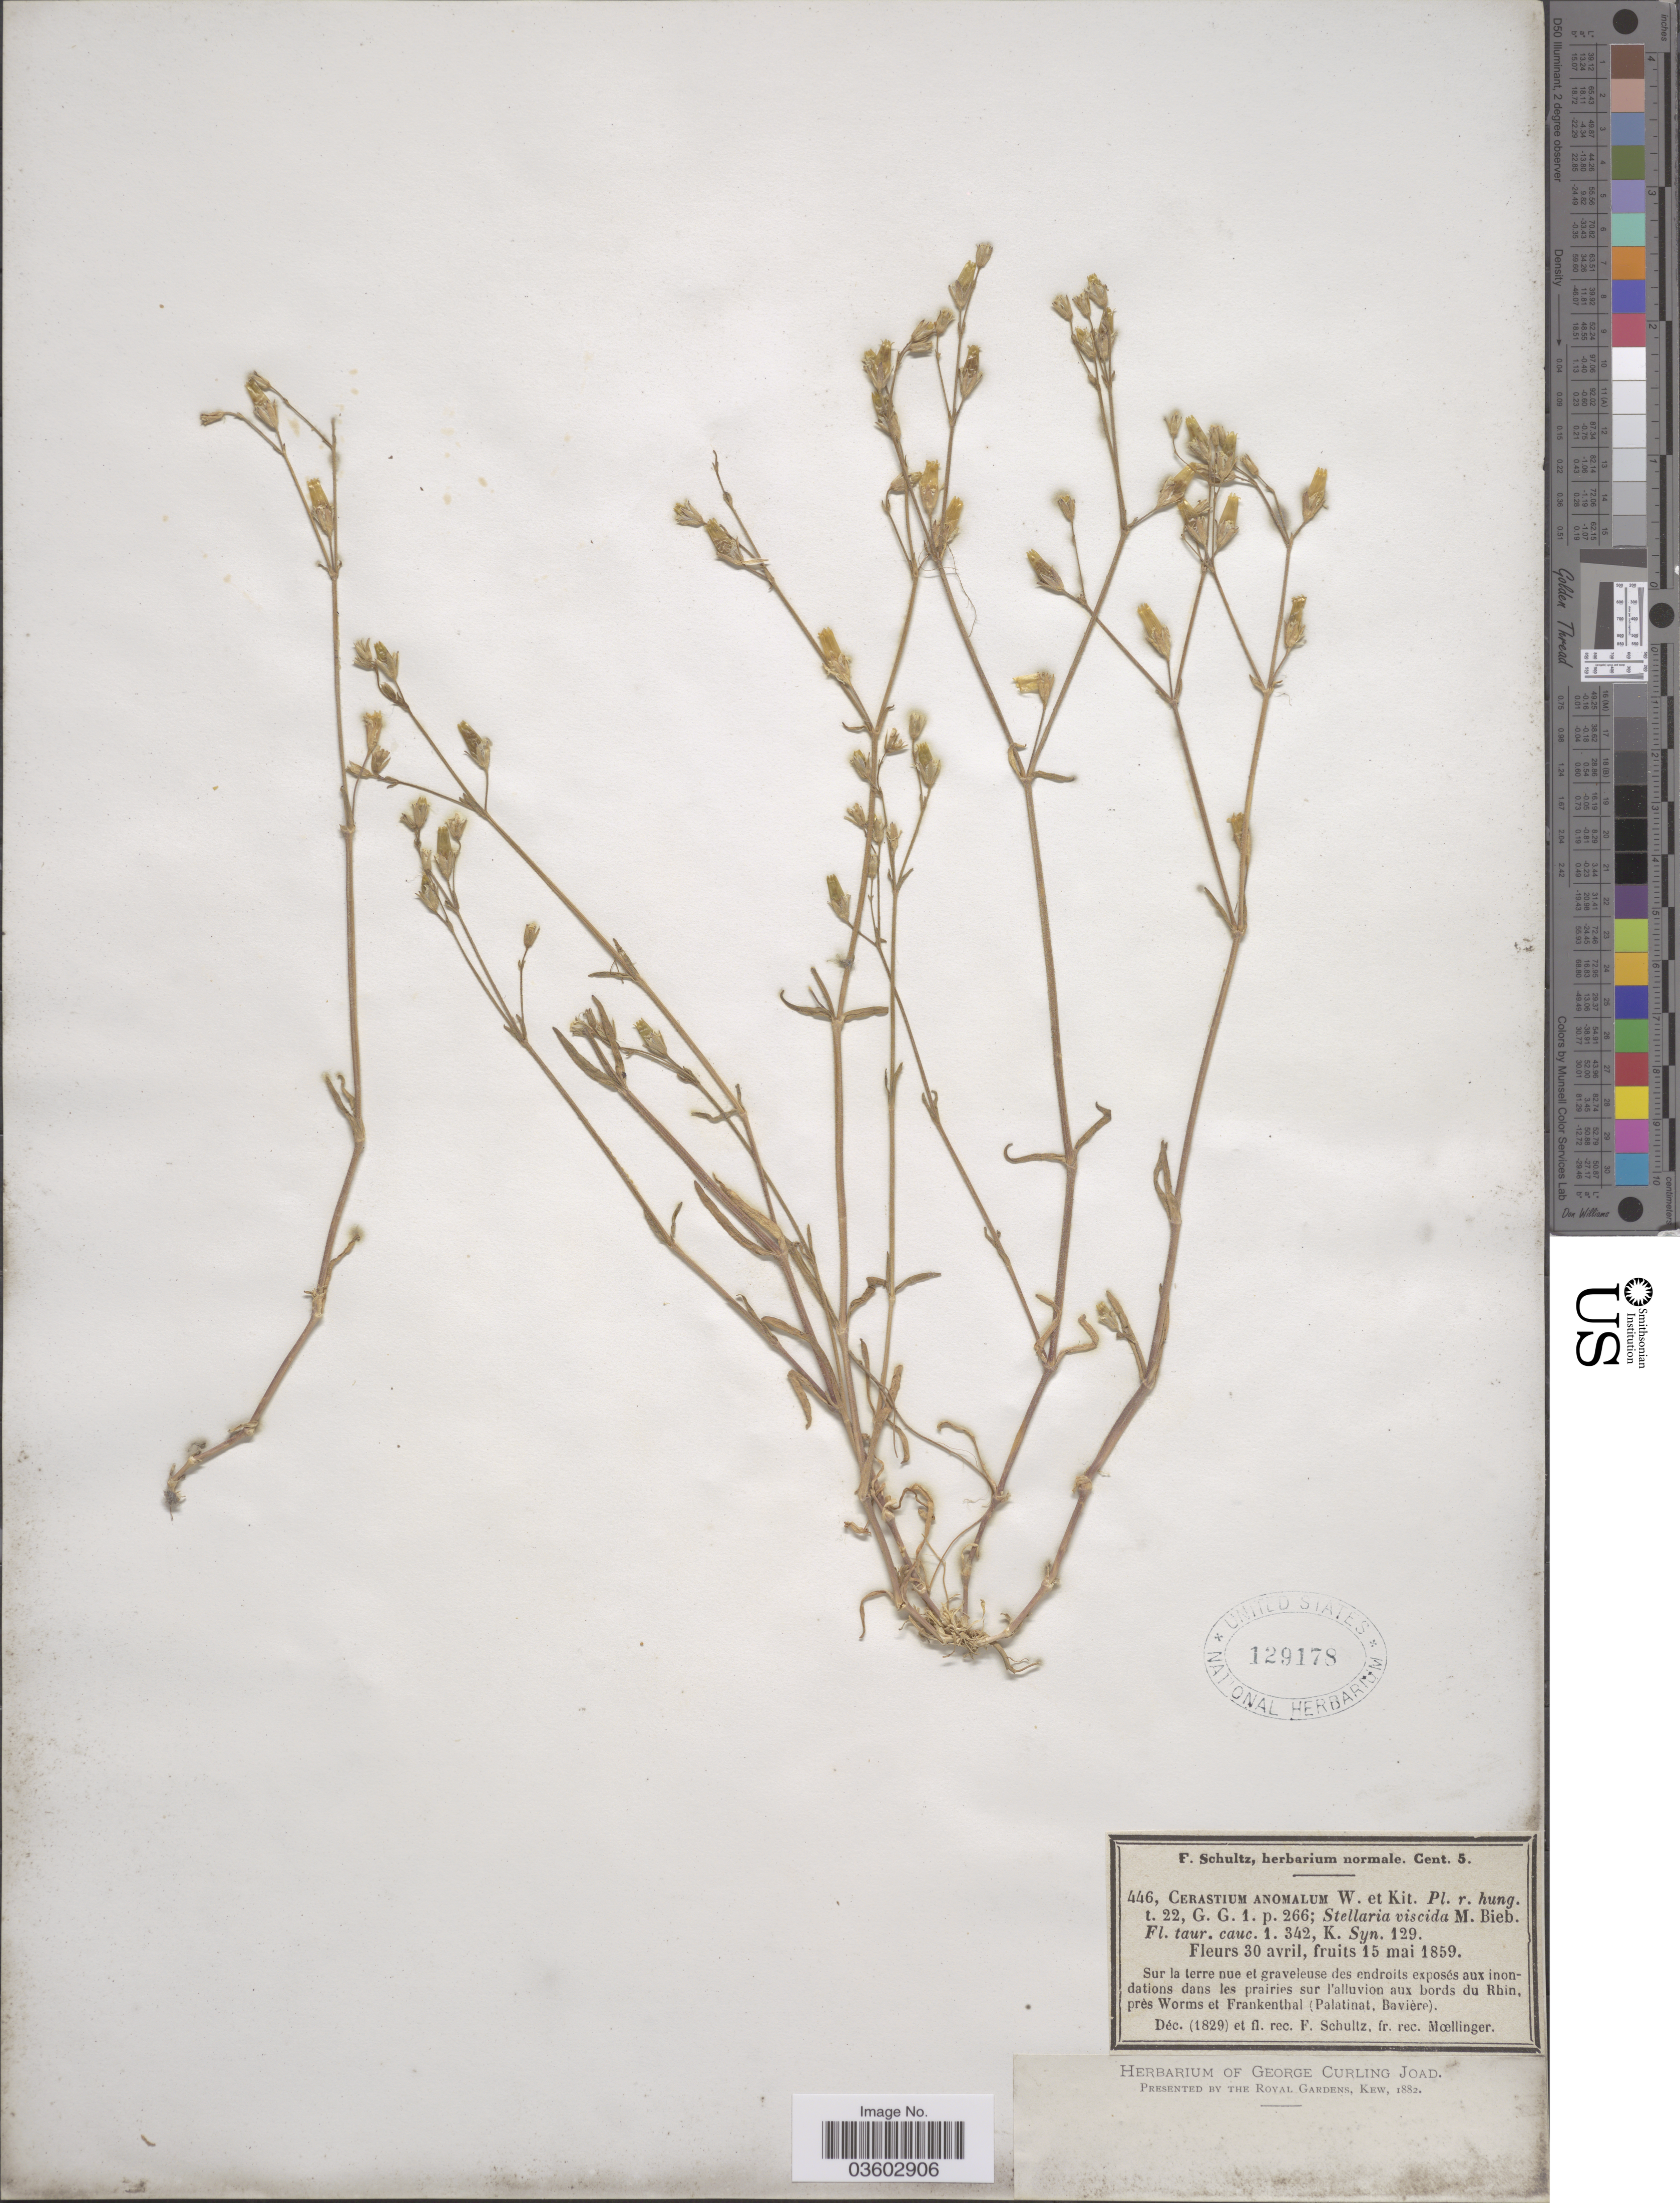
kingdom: Plantae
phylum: Tracheophyta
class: Magnoliopsida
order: Caryophyllales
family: Caryophyllaceae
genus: Dichodon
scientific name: Dichodon viscidus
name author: (M. Bieb.) Holub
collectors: F. Schultz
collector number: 446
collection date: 1859-04-30/1859-05-15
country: Germany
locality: Sur la terre nue et graveleuse des endroits exposés aux inondations dans les prairies sur l'alluvion aux bords du Rhin, près Worms et Frankenthal (Palatinat, Bavière).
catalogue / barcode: US 129178